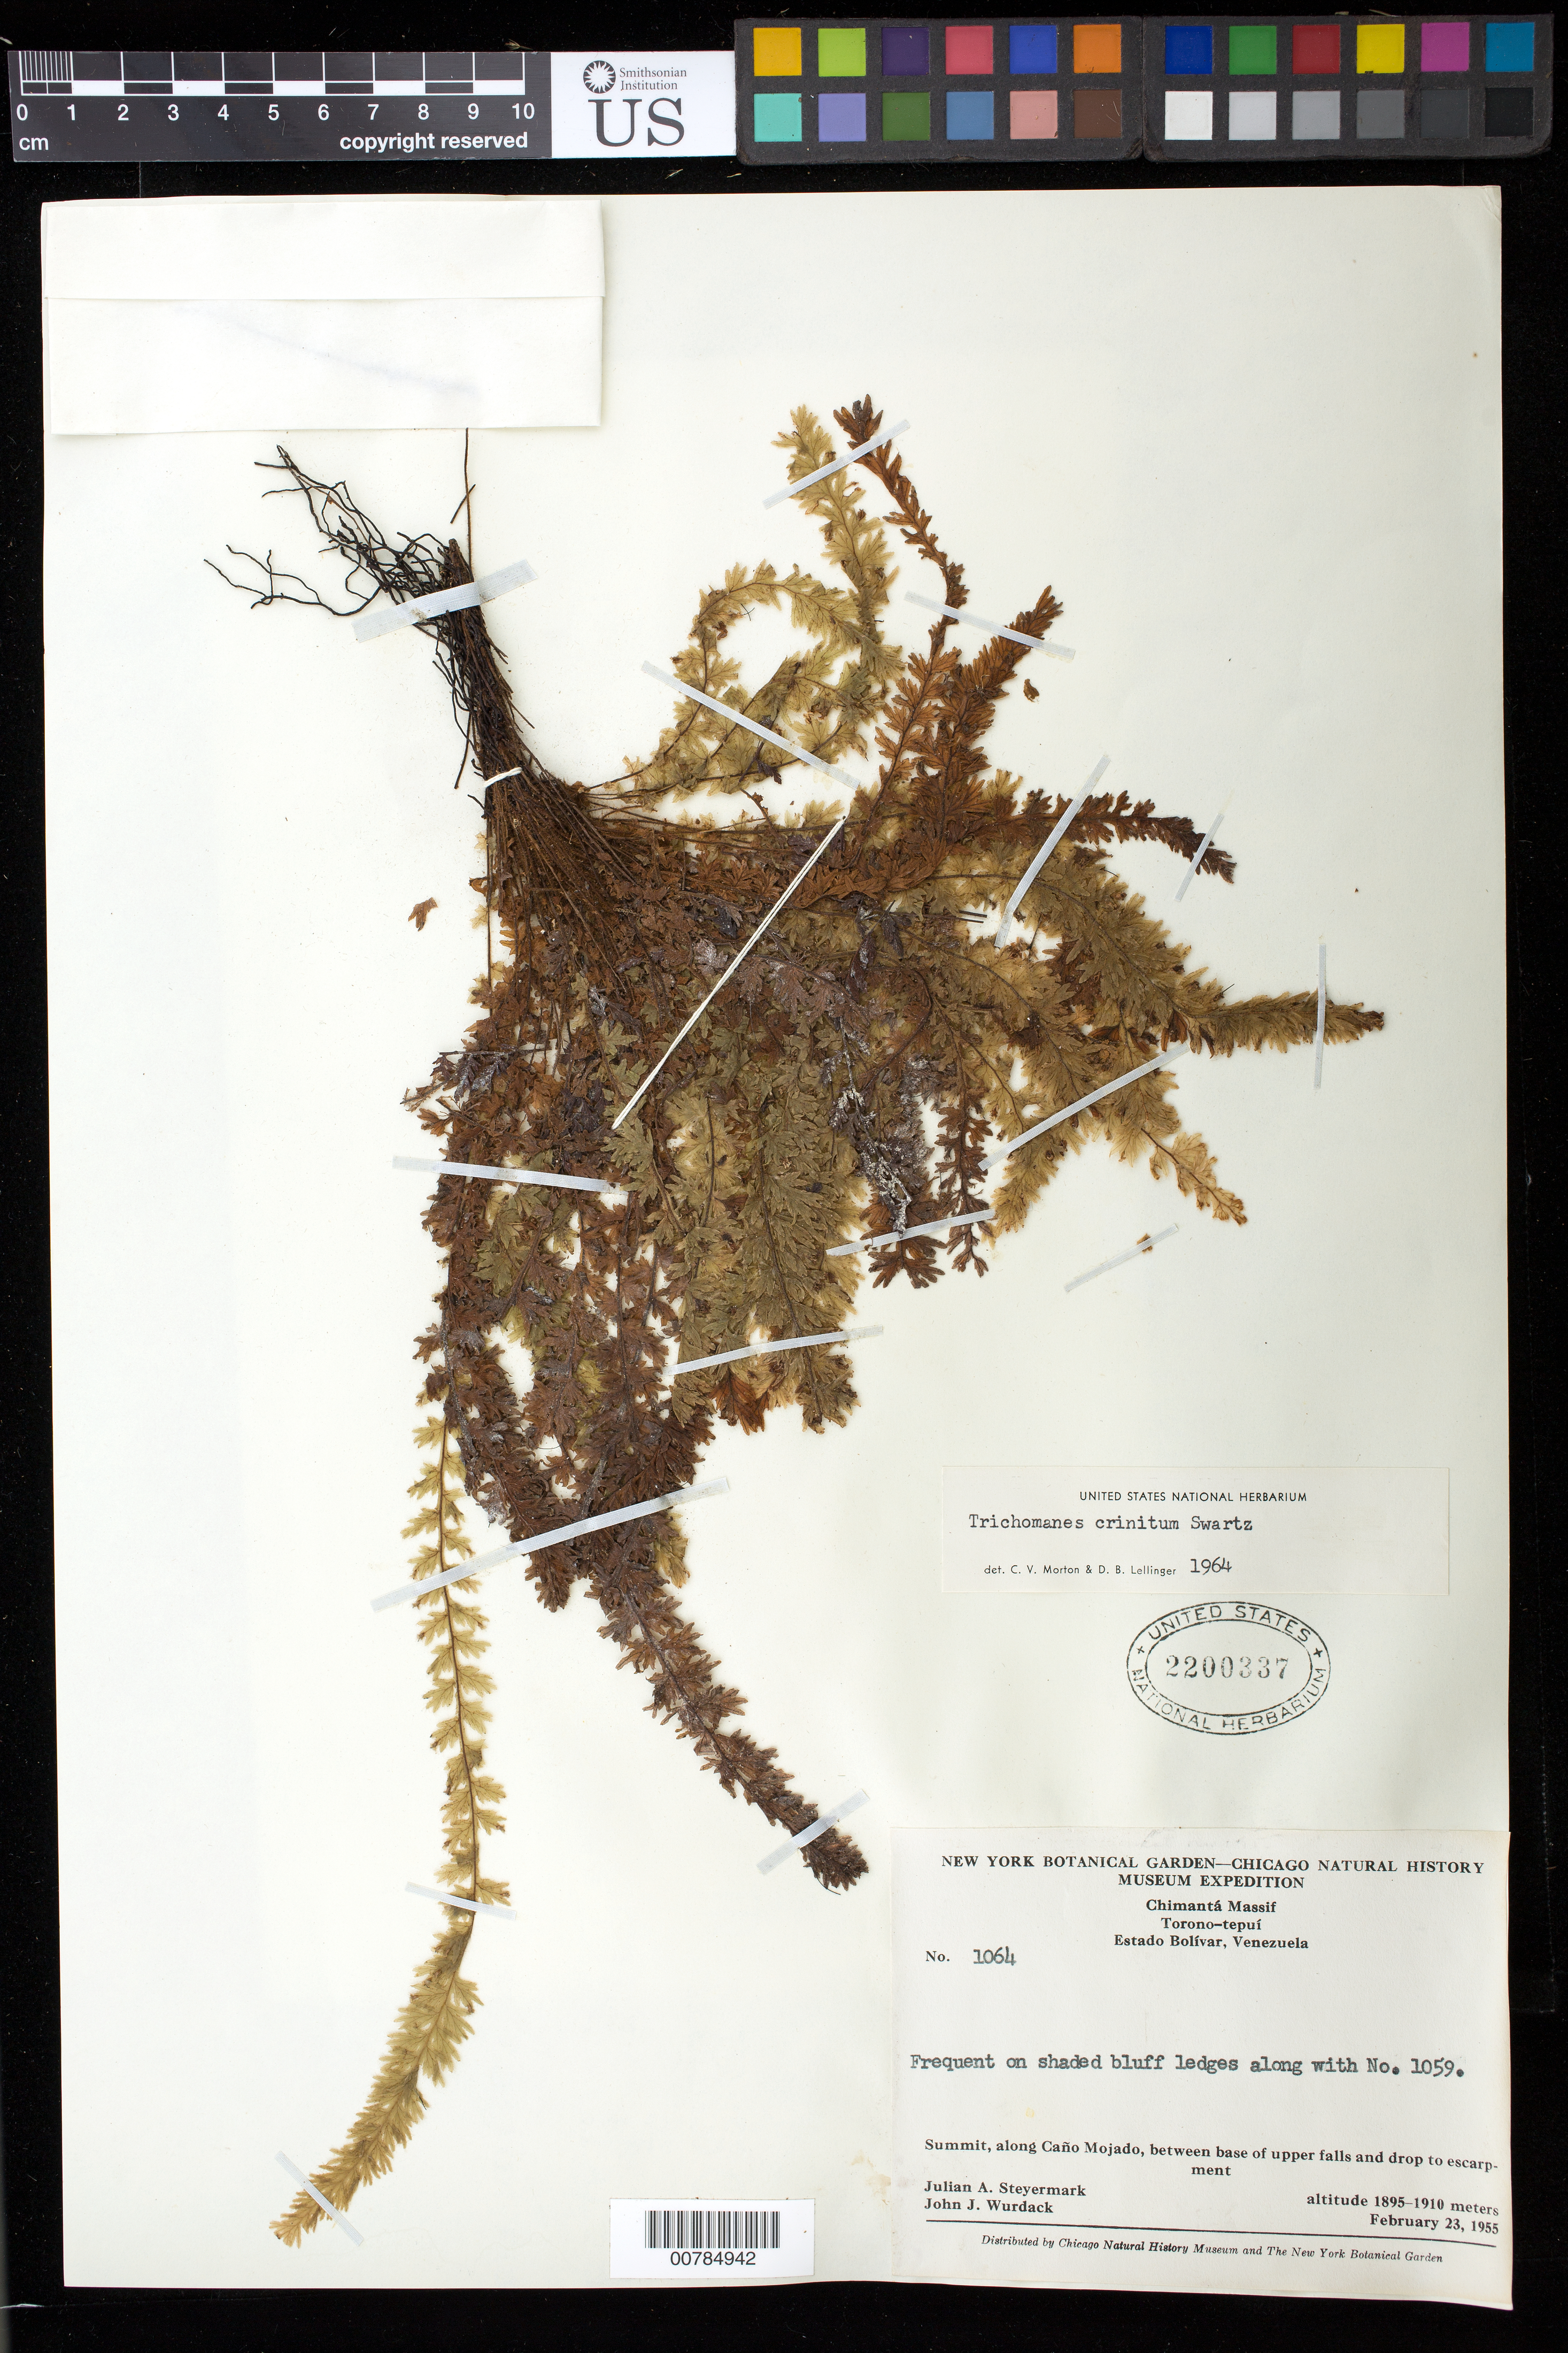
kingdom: Plantae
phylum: Tracheophyta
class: Polypodiopsida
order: Hymenophyllales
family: Hymenophyllaceae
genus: Trichomanes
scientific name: Trichomanes crinitum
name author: Sw.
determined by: Morton, C. V.; Lellinger, D. B.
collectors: J. Steyermark & J. J. Wurdack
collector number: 55 1064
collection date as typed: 23-Feb-55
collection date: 1955-02-23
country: Venezuela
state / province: Bolívar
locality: Chimantá Massif, Caño Mojado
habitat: Shaded bluff ledges along with No. 1059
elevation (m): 1895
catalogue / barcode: US 2200337